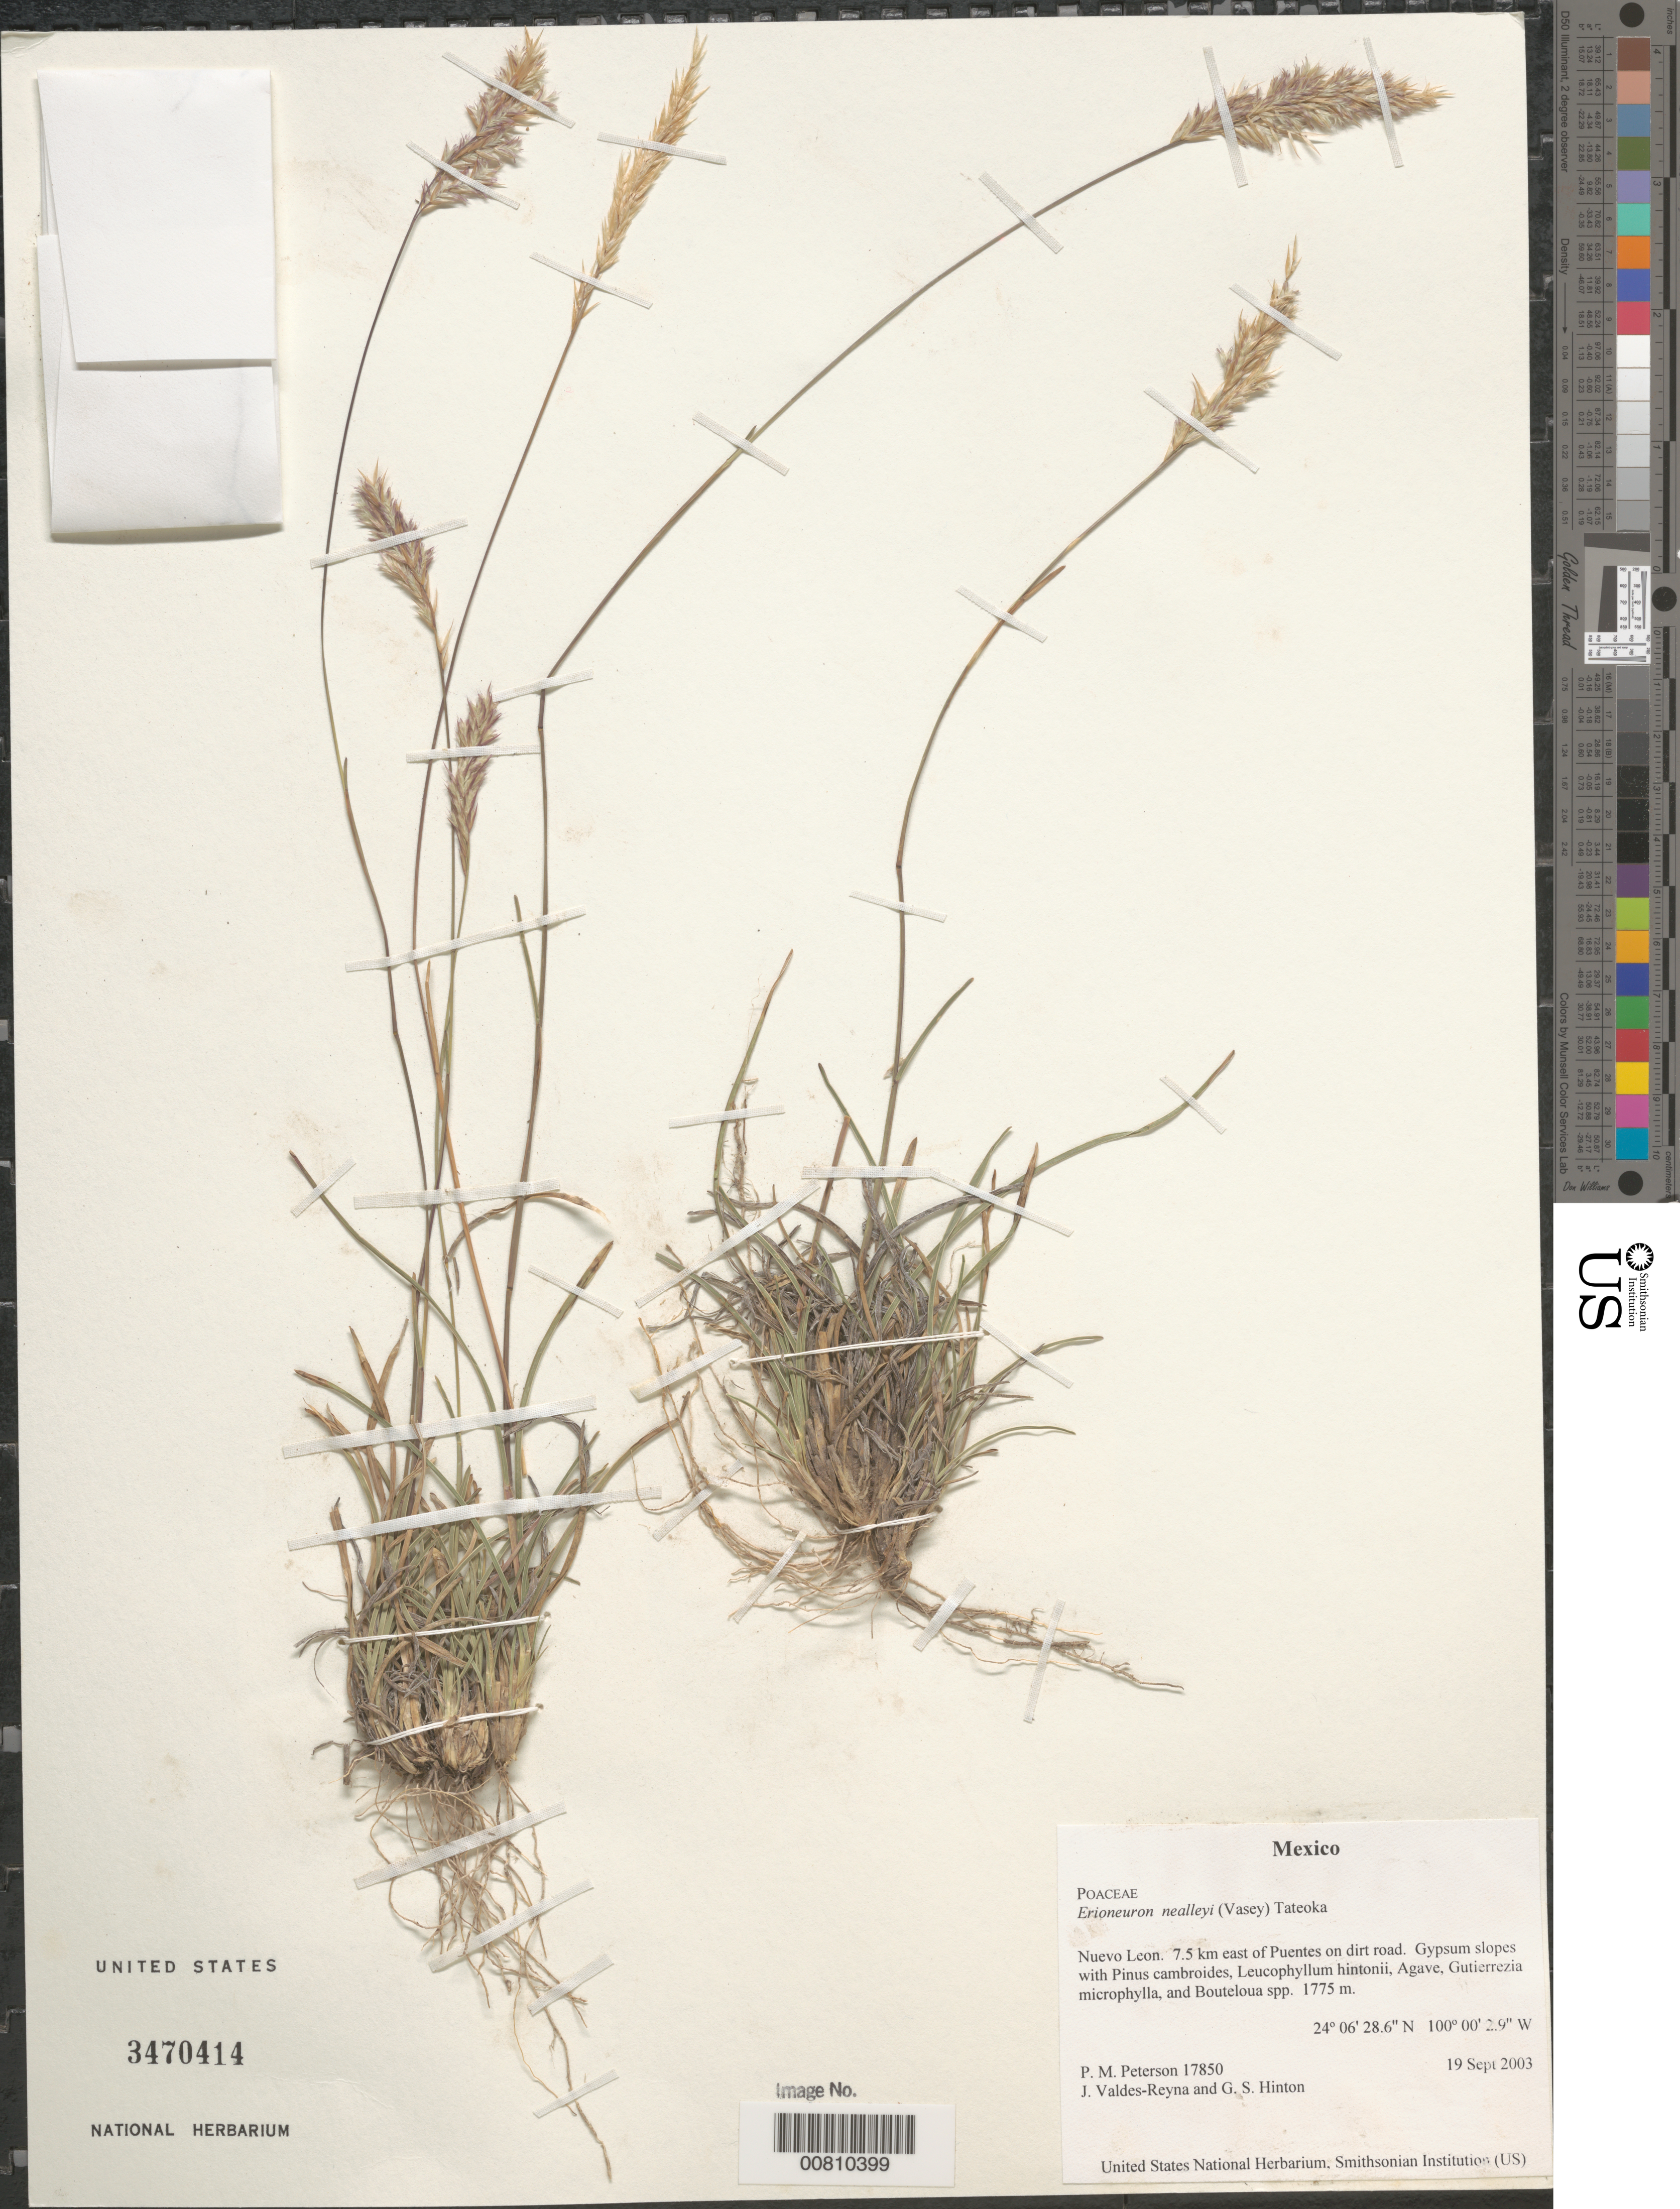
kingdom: Plantae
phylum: Tracheophyta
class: Liliopsida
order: Poales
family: Poaceae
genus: Erioneuron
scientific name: Erioneuron nealleyi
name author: (Vasey) Tateoka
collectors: P. M. Peterson, J. Valdés-Reyna & H. Hinton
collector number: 17850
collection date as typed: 19 Sep 2003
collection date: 2003-09-19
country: Mexico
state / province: Nuevo León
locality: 7.5 km east of Puentes on dirt road. Gypsum slopes with Pinus cambroides, Leucophyllum hintonii, Agave, Gutierrezia microphylla, and Bouteloua spp.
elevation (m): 1775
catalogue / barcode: US 3470414